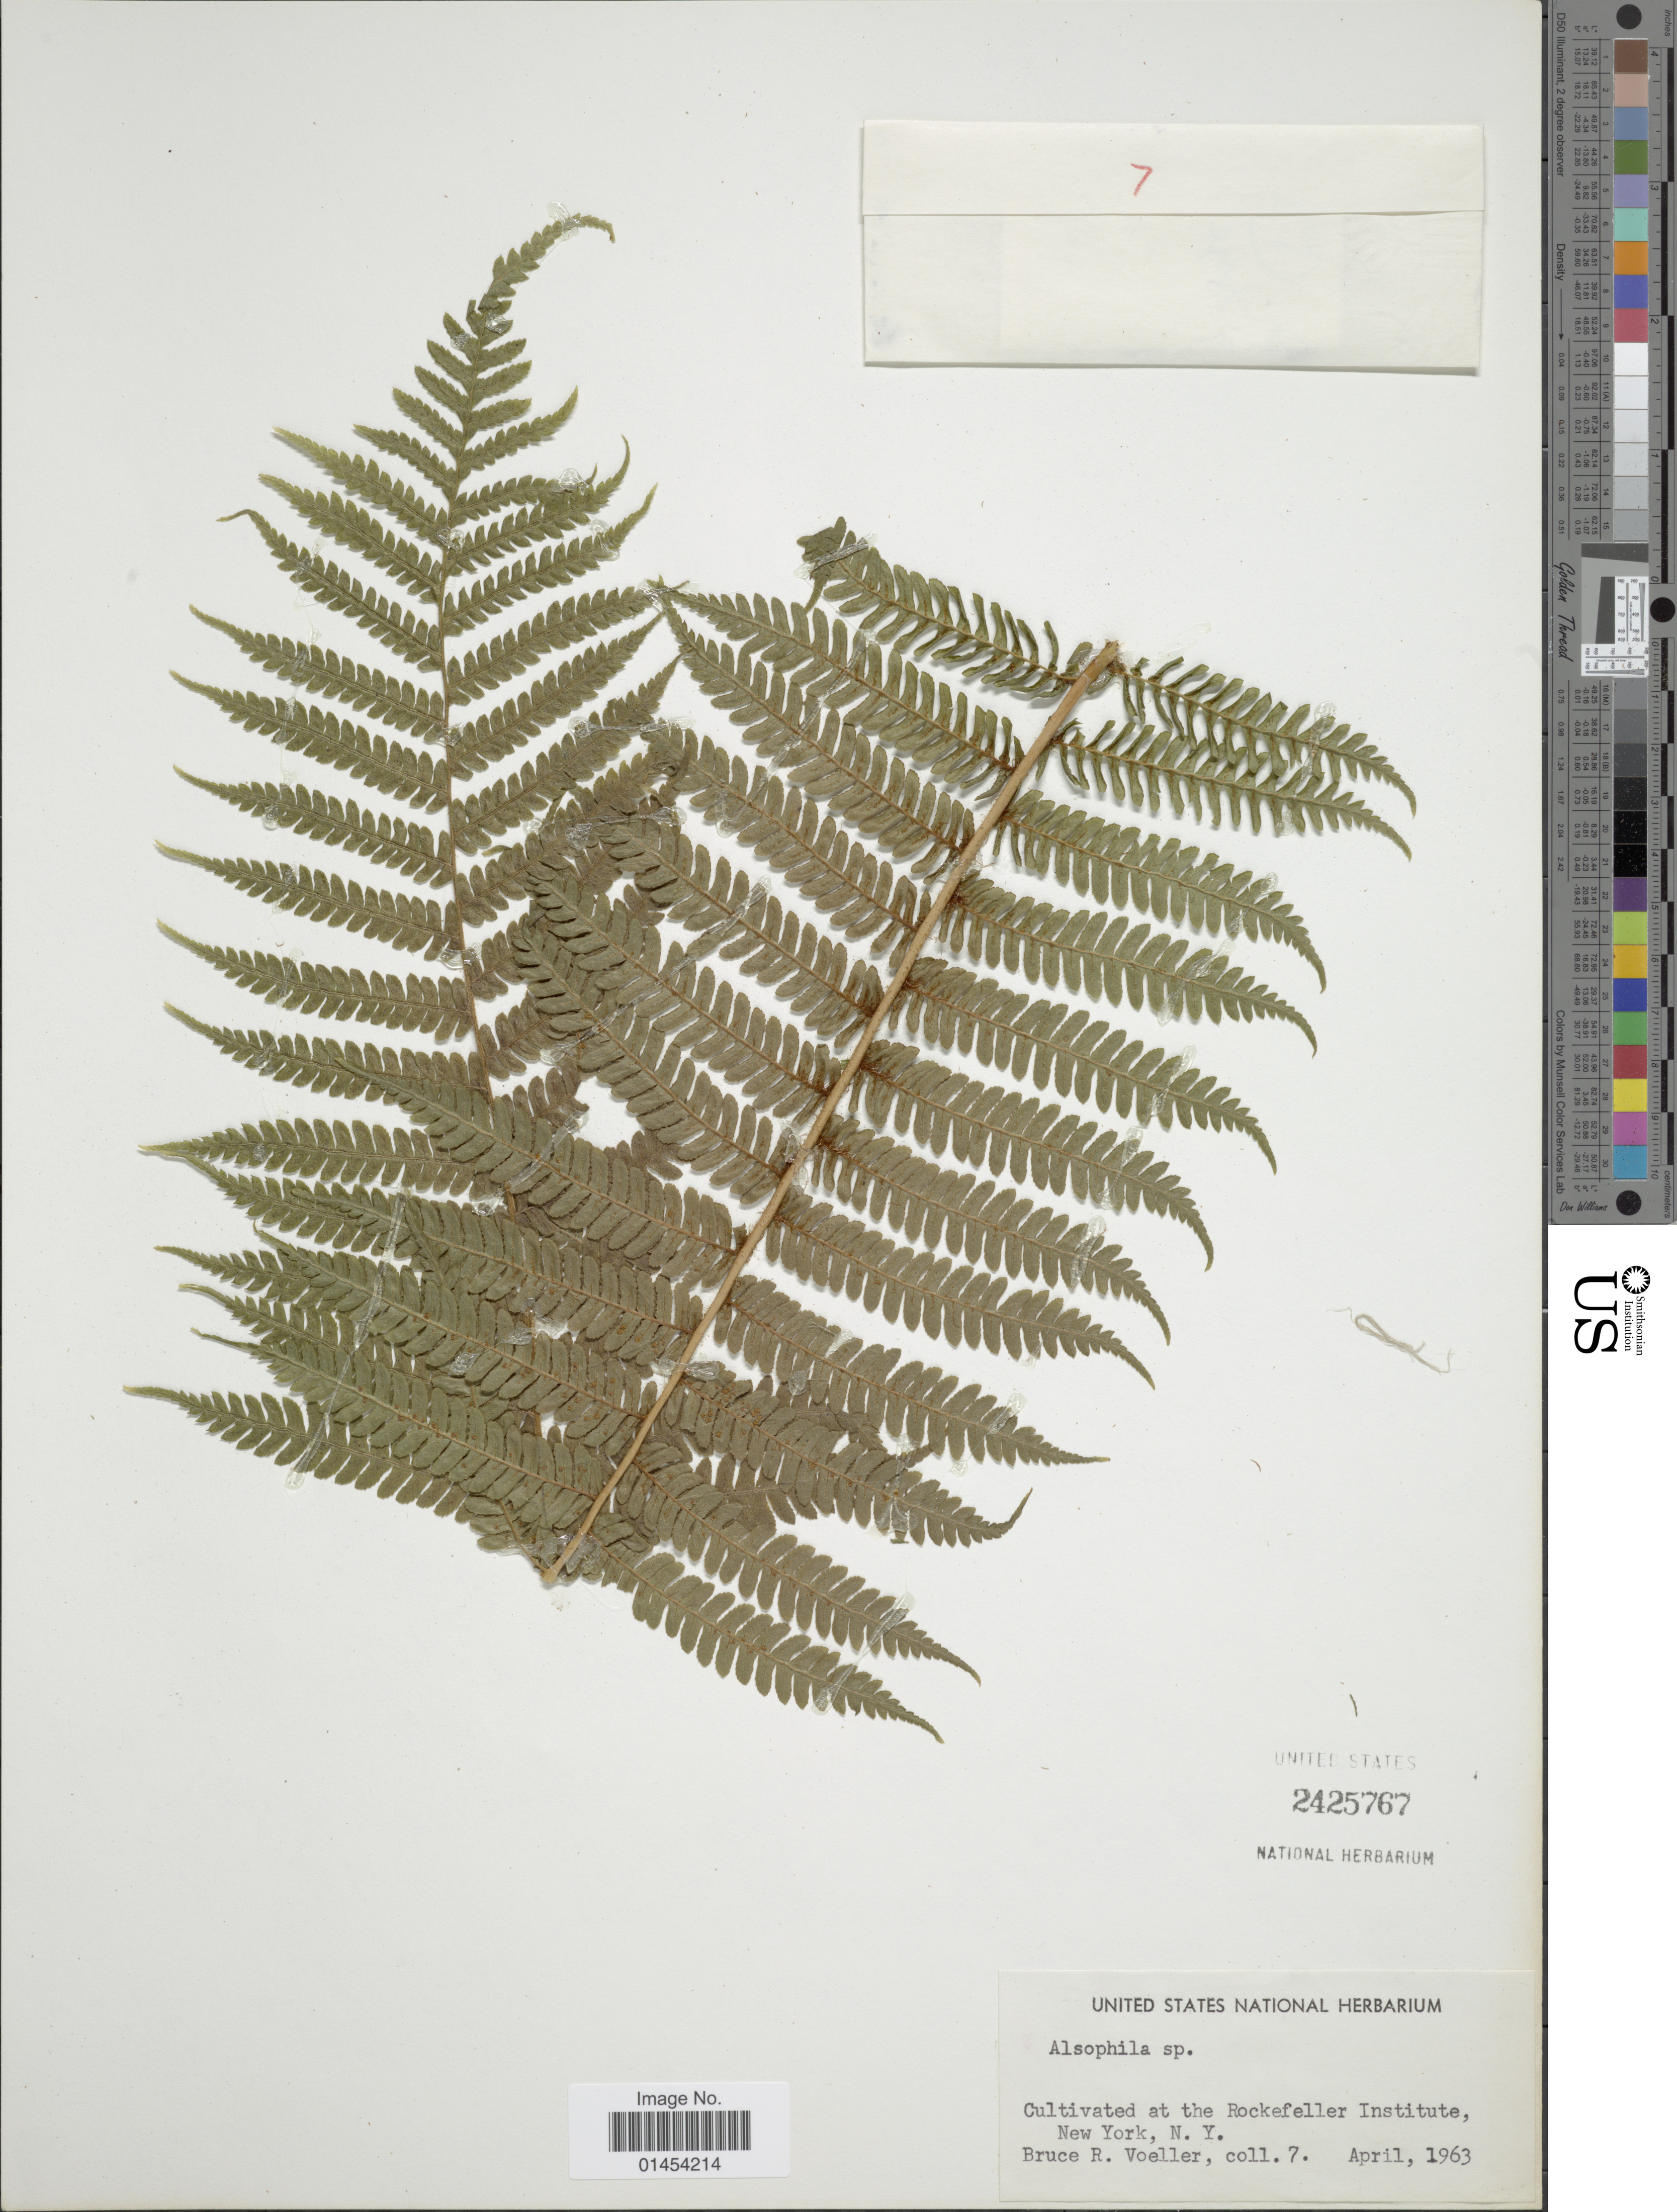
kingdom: Plantae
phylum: Tracheophyta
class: Polypodiopsida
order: Cyatheales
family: Cyatheaceae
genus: Alsophila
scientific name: Alsophila sp.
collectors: B. Voeller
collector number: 7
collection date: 1963-04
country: United States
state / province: New York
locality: Cultivated at the Rockefeller Institute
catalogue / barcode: US 2425767